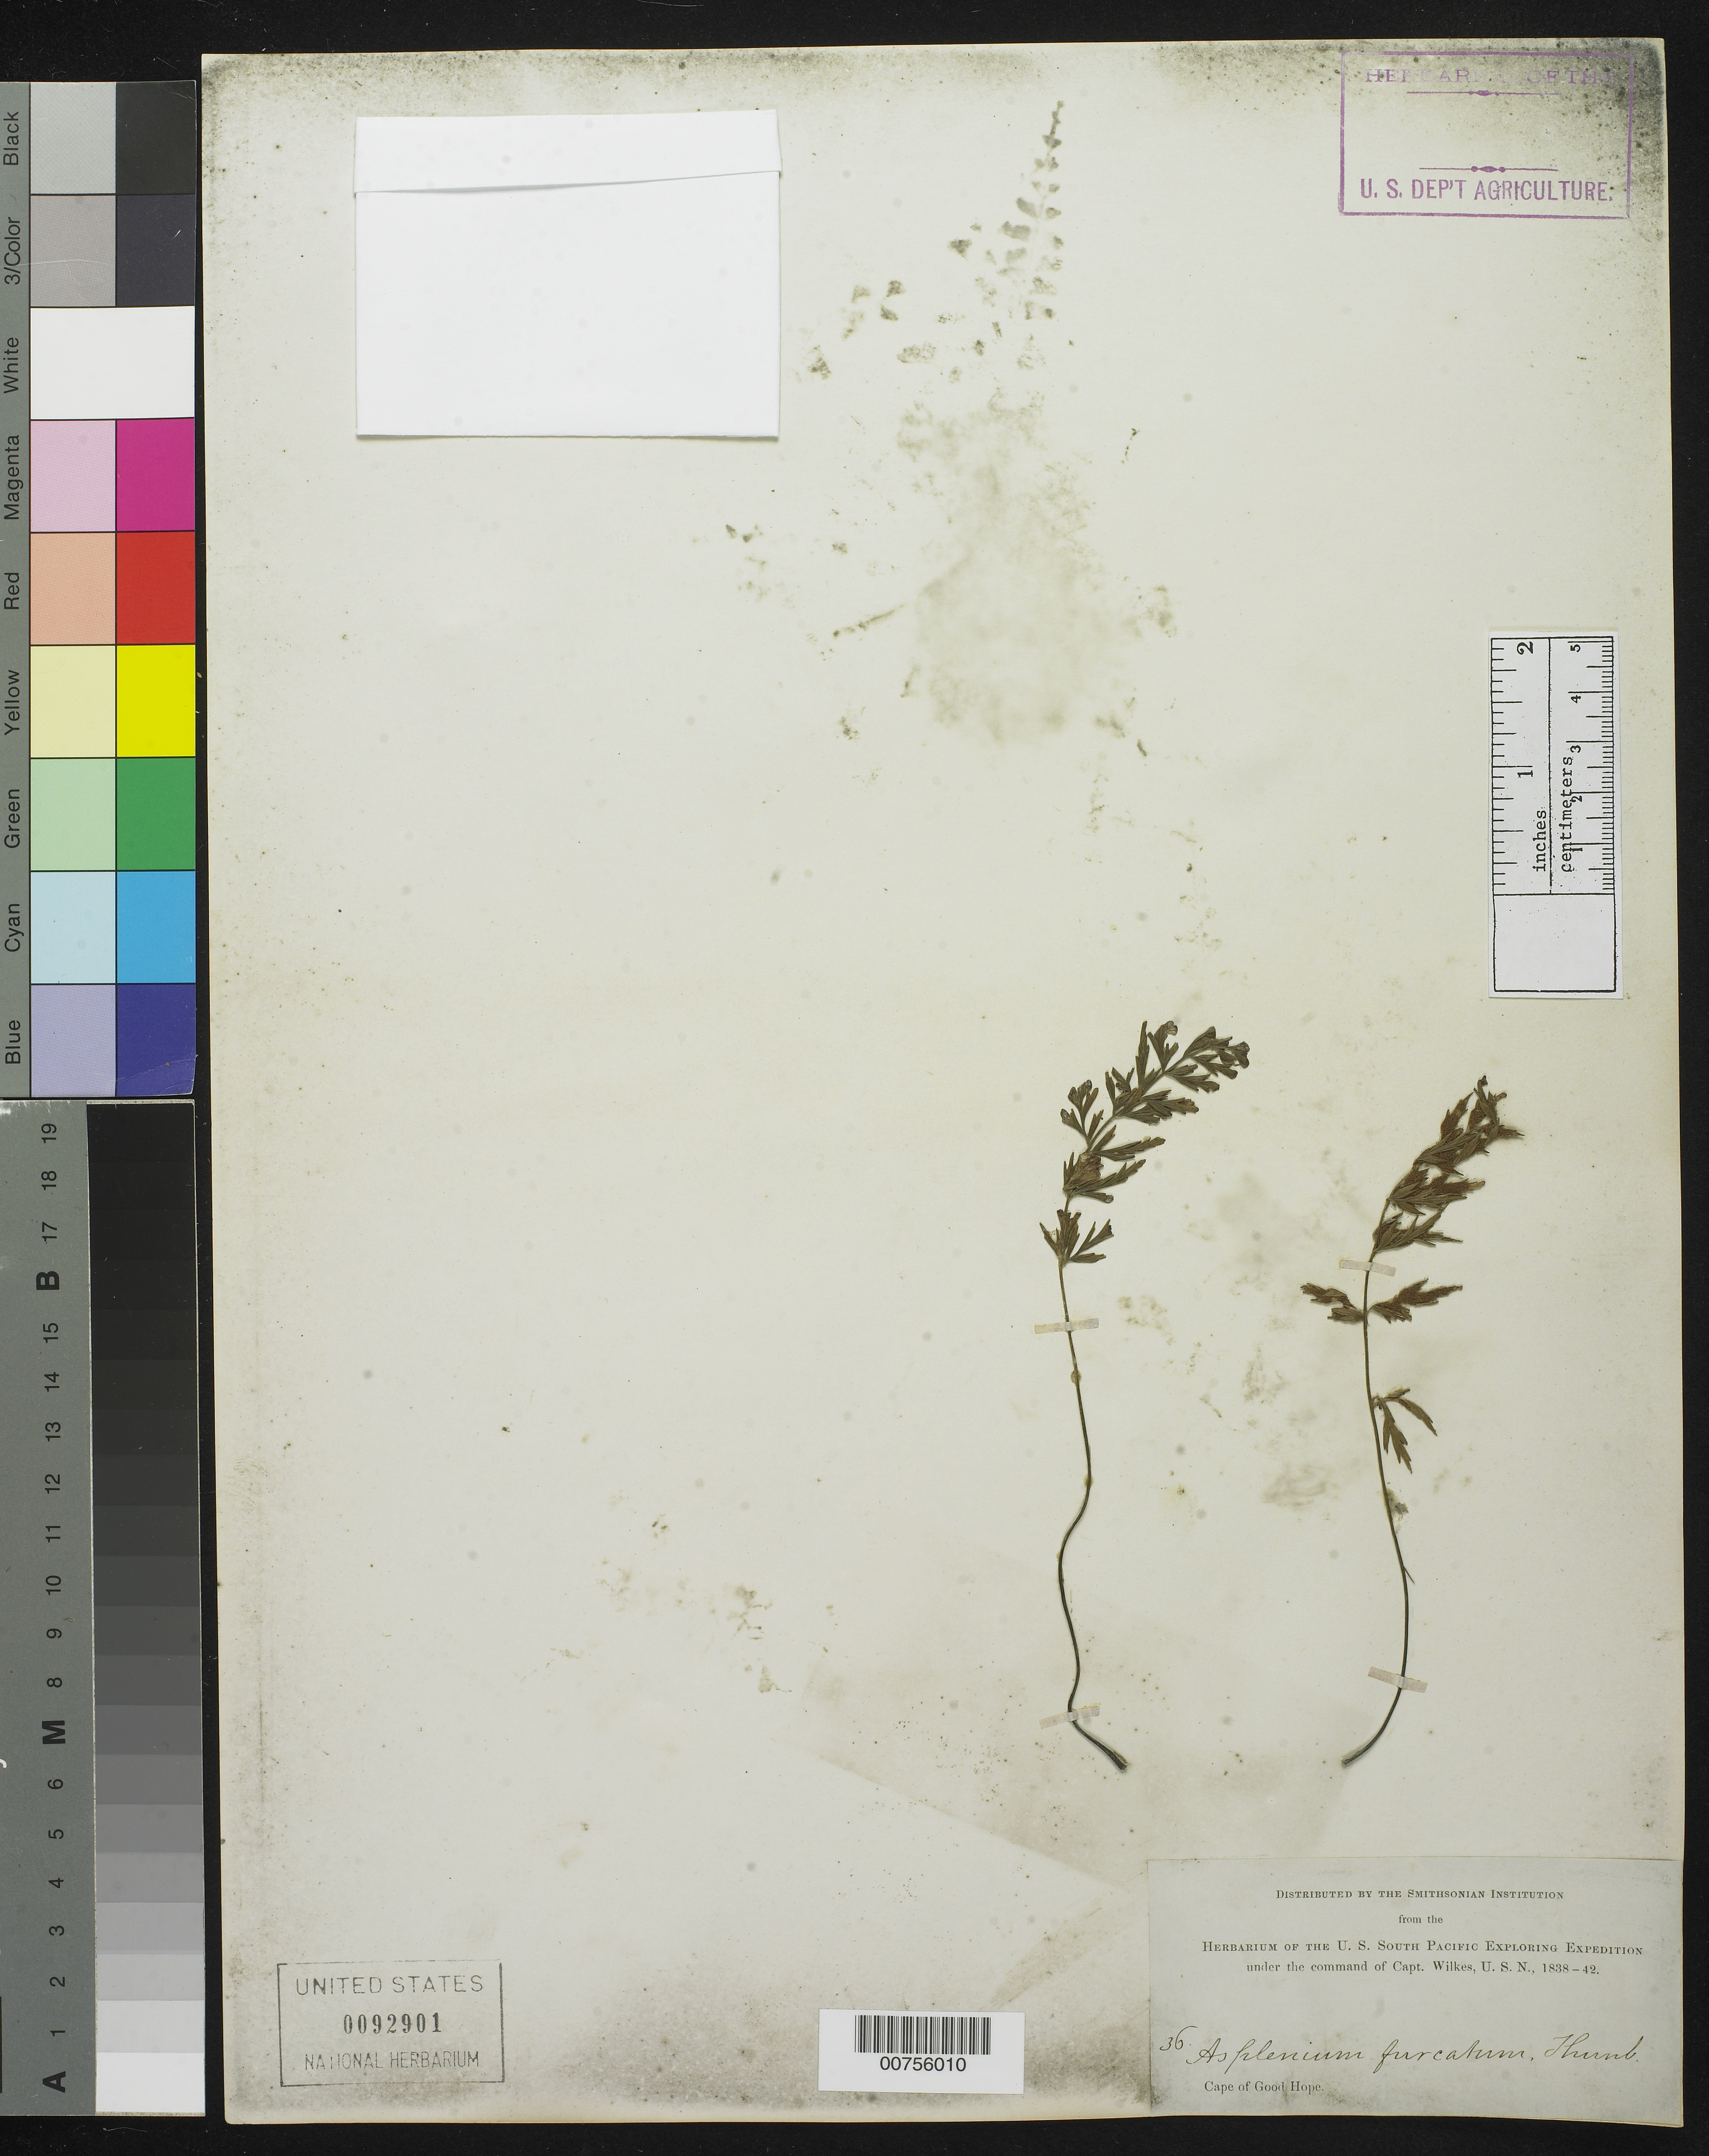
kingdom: Plantae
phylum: Tracheophyta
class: Polypodiopsida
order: Polypodiales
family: Aspleniaceae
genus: Asplenium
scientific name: Asplenium aethiopicum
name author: (Burm. f.) Bech.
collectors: Wilkes Explor. Exped.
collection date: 1838/1842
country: South Africa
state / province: Western Cape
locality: Cape of Good Hope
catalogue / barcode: US 92901